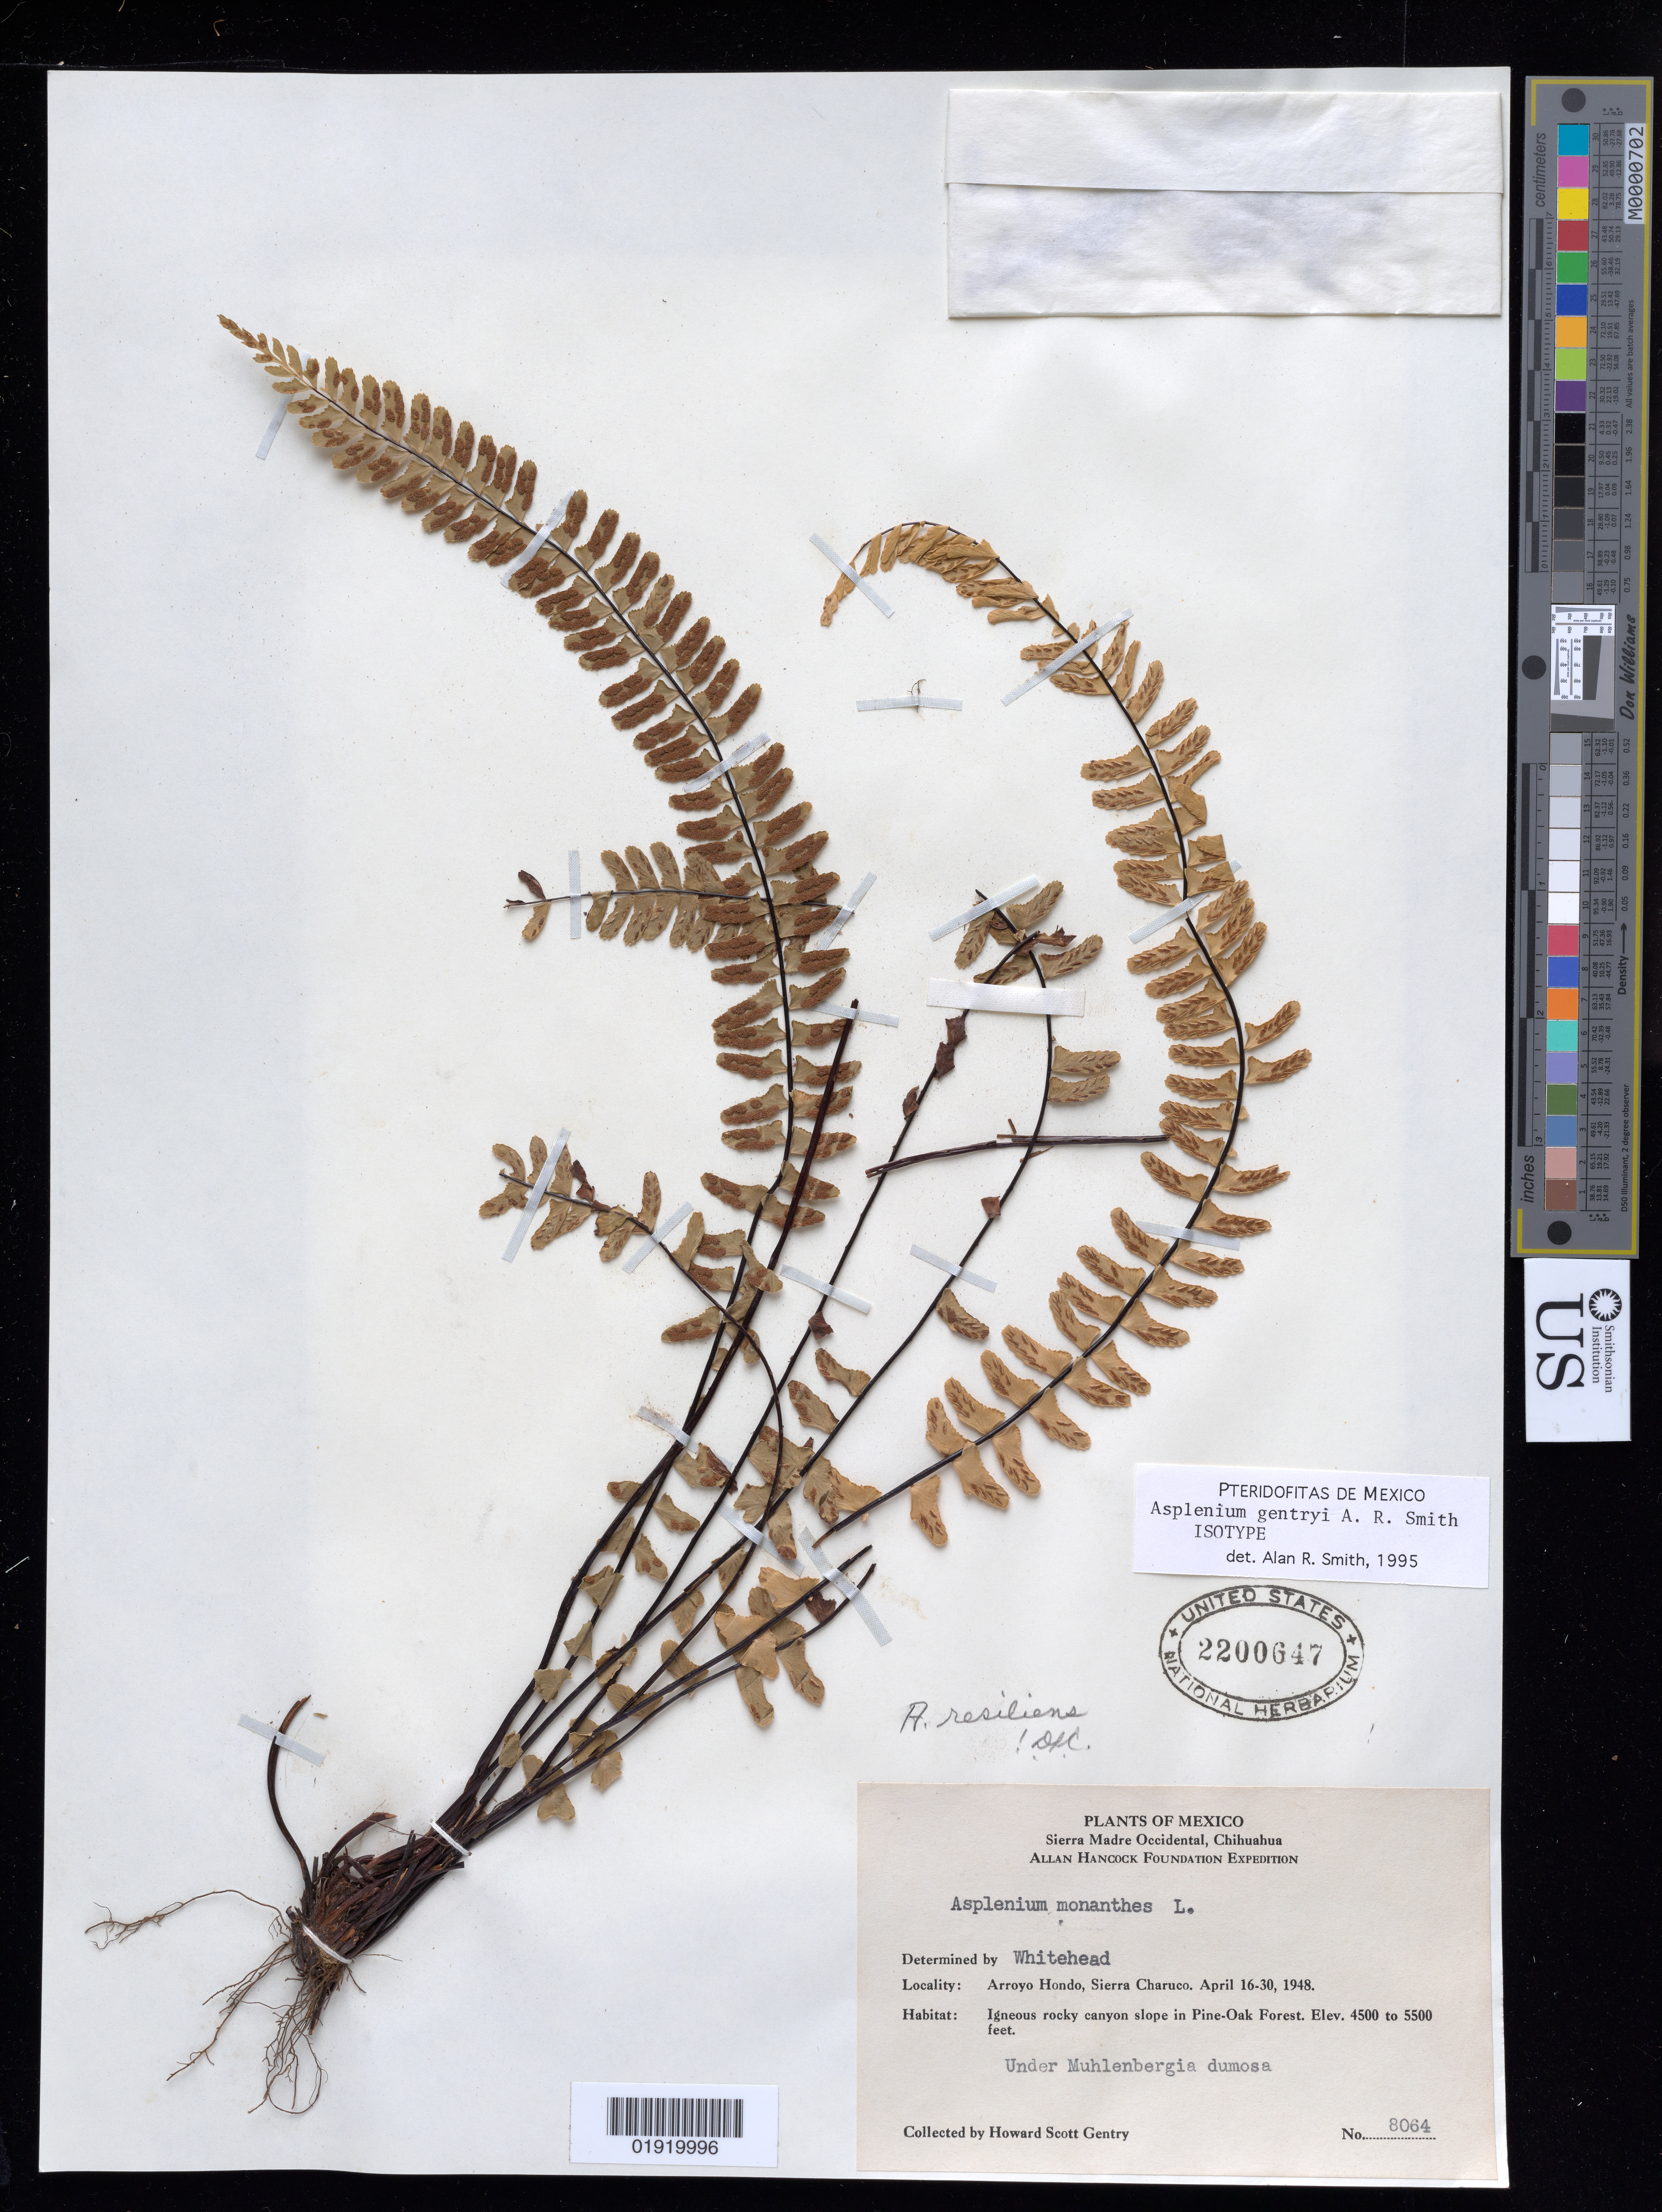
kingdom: Plantae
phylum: Tracheophyta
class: Polypodiopsida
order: Polypodiales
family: Aspleniaceae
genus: Asplenium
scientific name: Asplenium gentryi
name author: A.R. Sm.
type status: Isotype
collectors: H. S. Gentry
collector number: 8064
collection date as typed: April 16-30, 1948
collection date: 1948-04-16/1948-04-30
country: Mexico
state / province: Chihuahua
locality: Arroyo Hondo, Sierra Charuco, Sierra Madre Occidental, Chihuahua.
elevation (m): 1372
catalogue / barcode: US 2200647